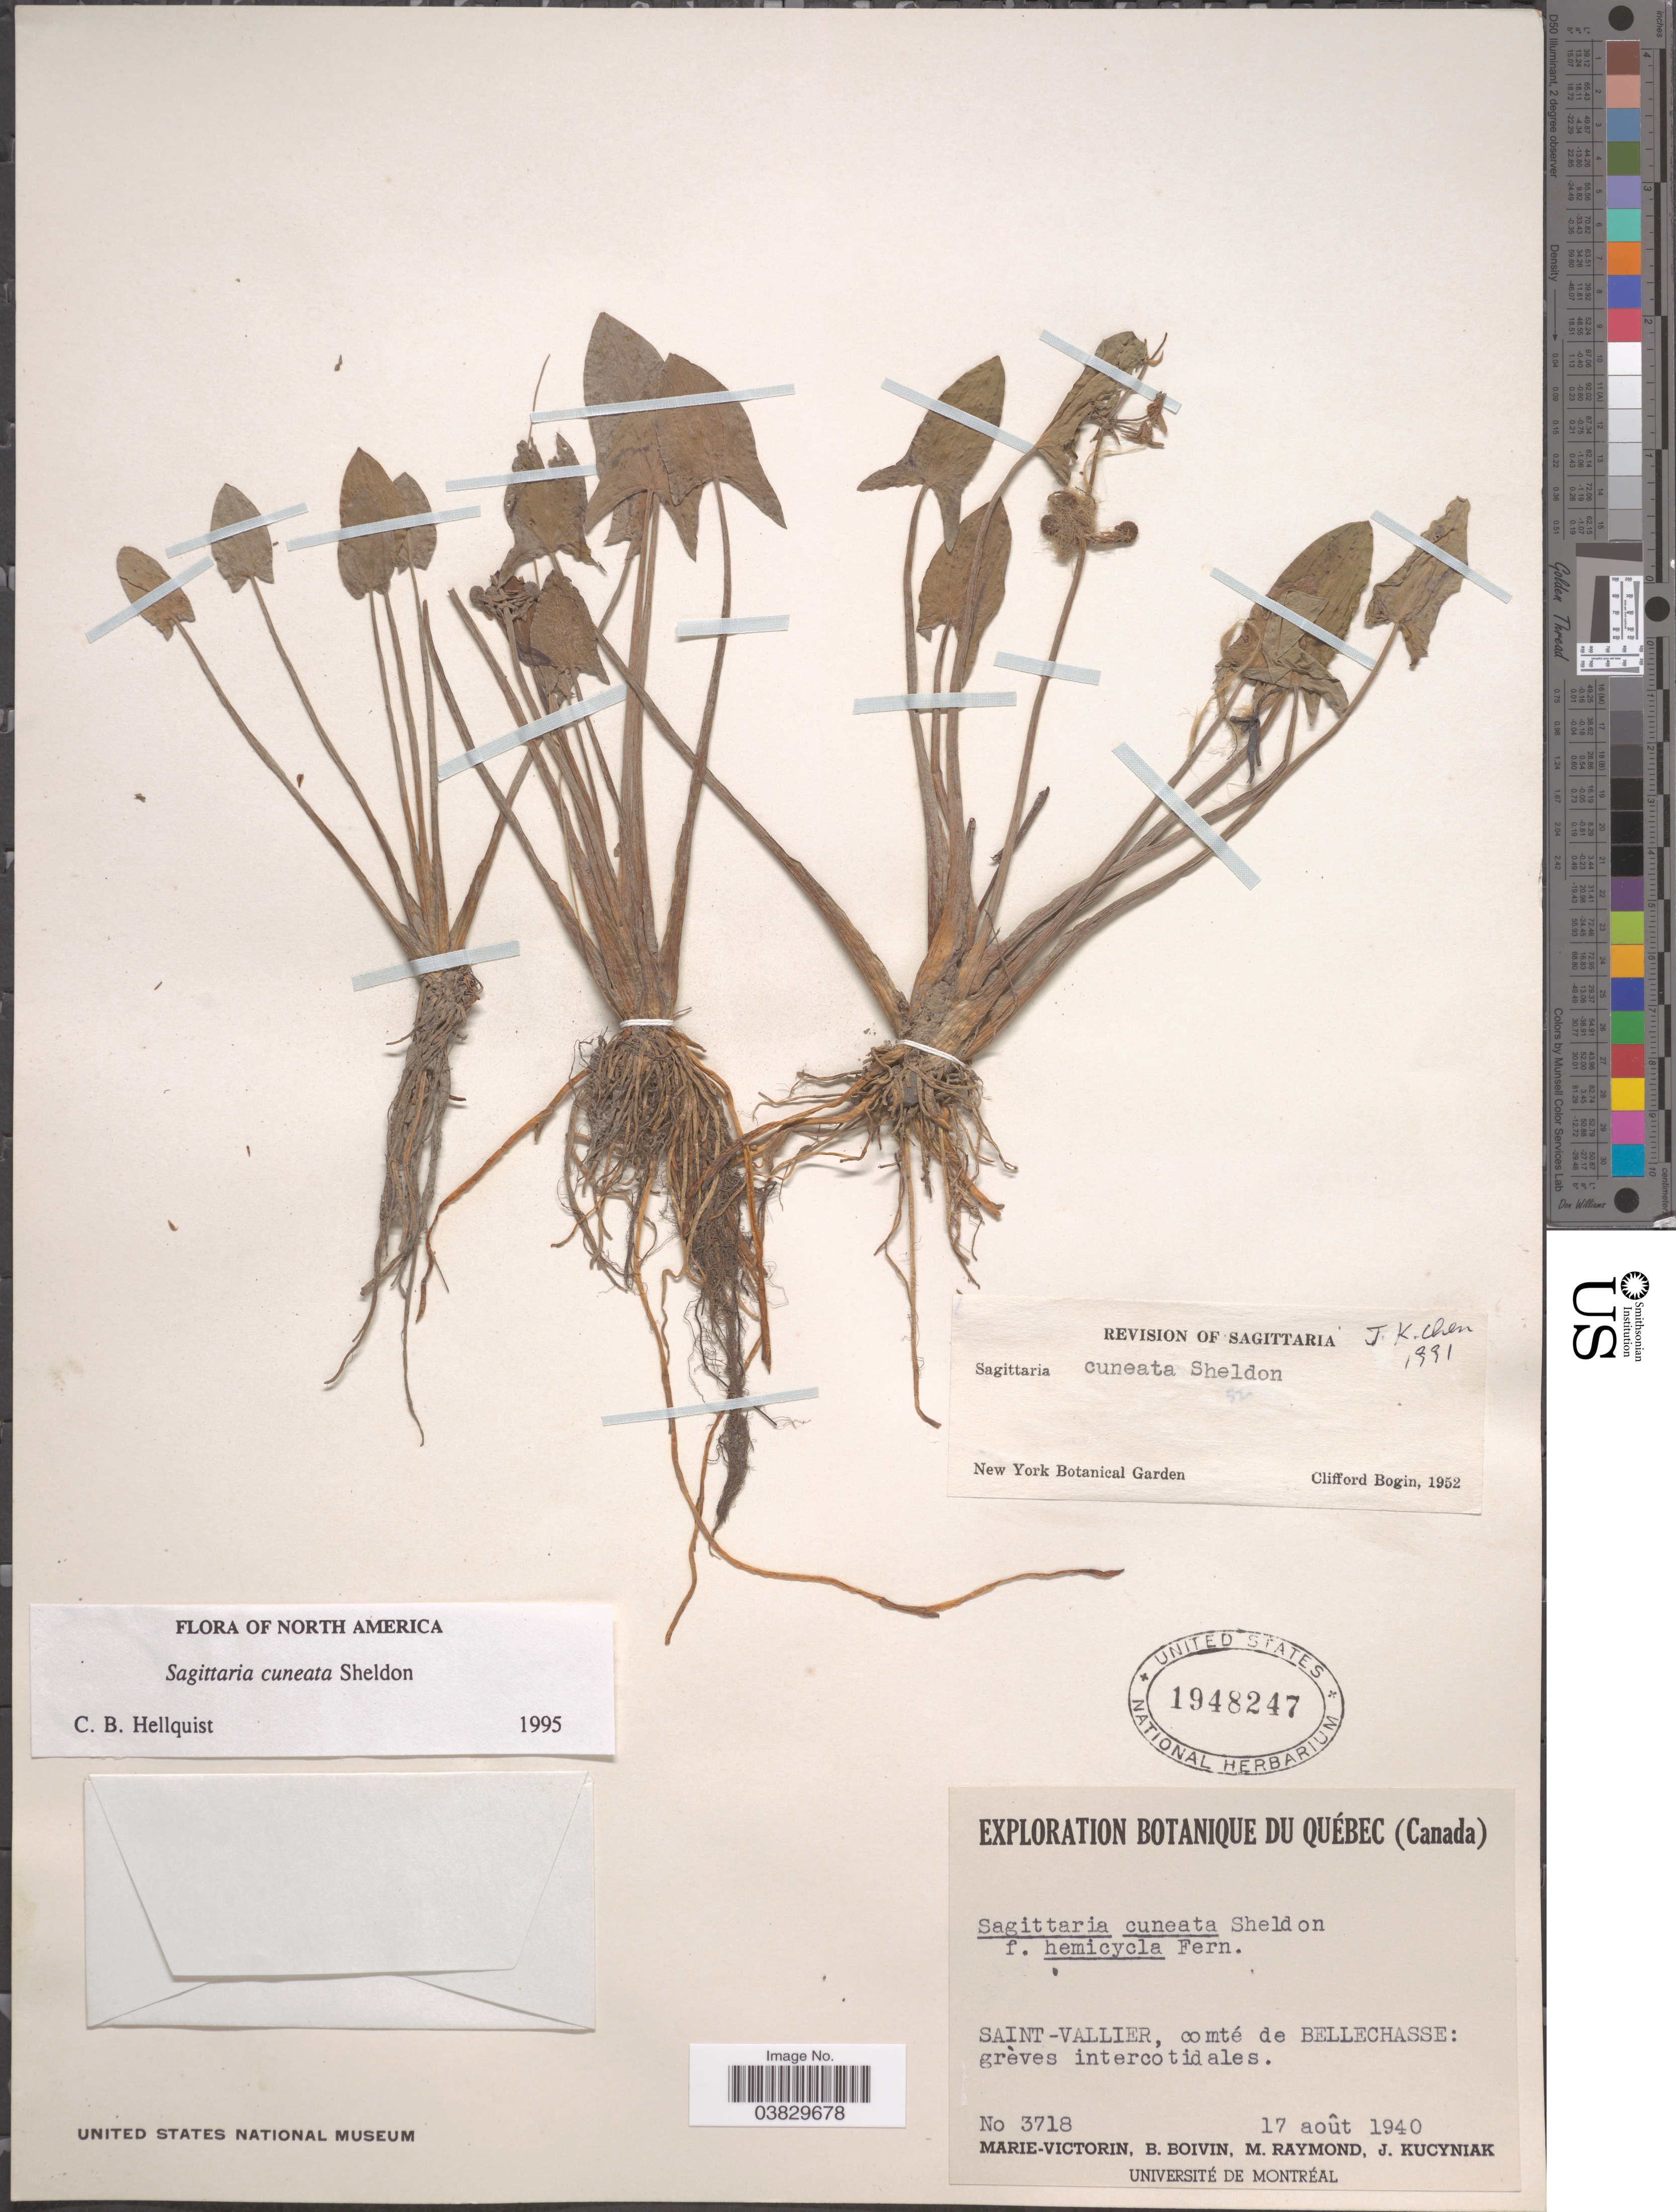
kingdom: Plantae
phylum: Tracheophyta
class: Liliopsida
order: Alismatales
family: Alismataceae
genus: Sagittaria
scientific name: Sagittaria cuneata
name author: E. Sheld.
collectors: -. Marie-Victorin, J. R. B. Boivin, M. Raymond & J. Kucyniak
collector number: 3718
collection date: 1940-08-17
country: Canada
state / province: Quebec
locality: Saint-Vallier, comté de Bellechasse: grèves intercotidale.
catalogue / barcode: US 1948247